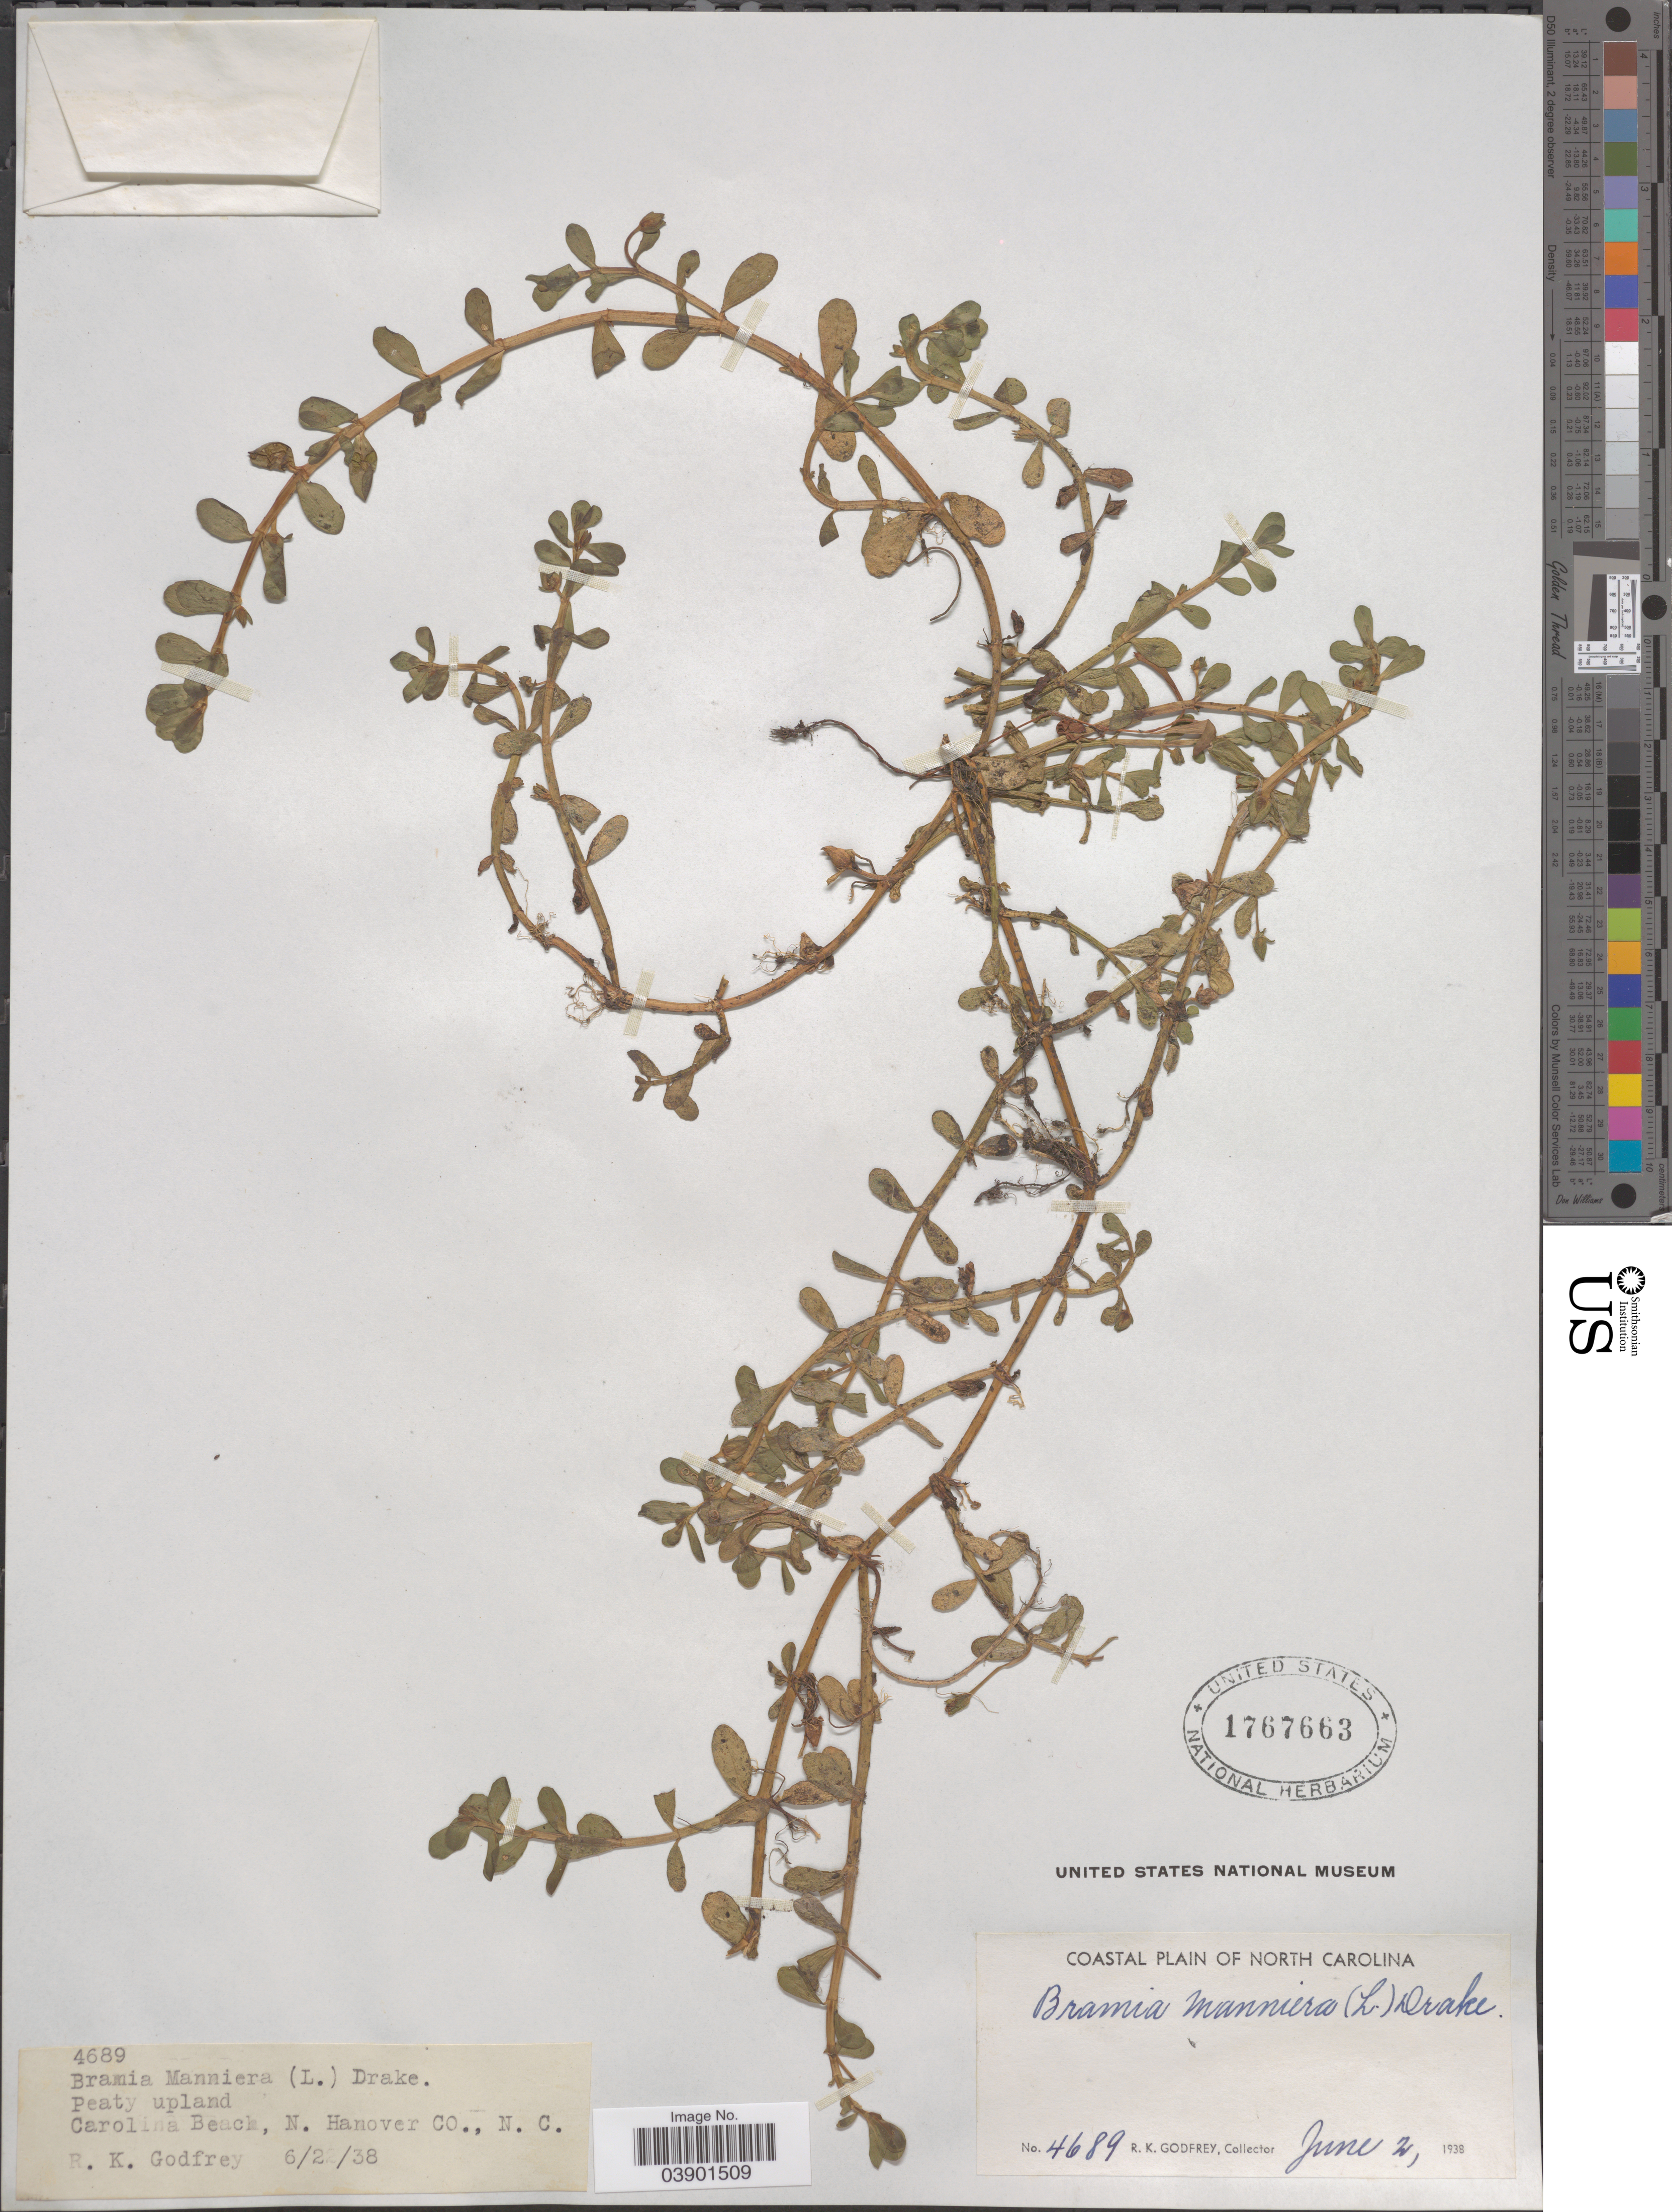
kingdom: Plantae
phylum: Tracheophyta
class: Magnoliopsida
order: Lamiales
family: Plantaginaceae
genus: Bacopa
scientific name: Bacopa monnieri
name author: (L.) Pennell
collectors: R. K. Godfrey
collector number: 4689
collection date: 1938-06-02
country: United States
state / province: North Carolina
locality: Coastal Plain of North Carolina. Carolina Beach, N. Hanover Co.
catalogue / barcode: US 1767663